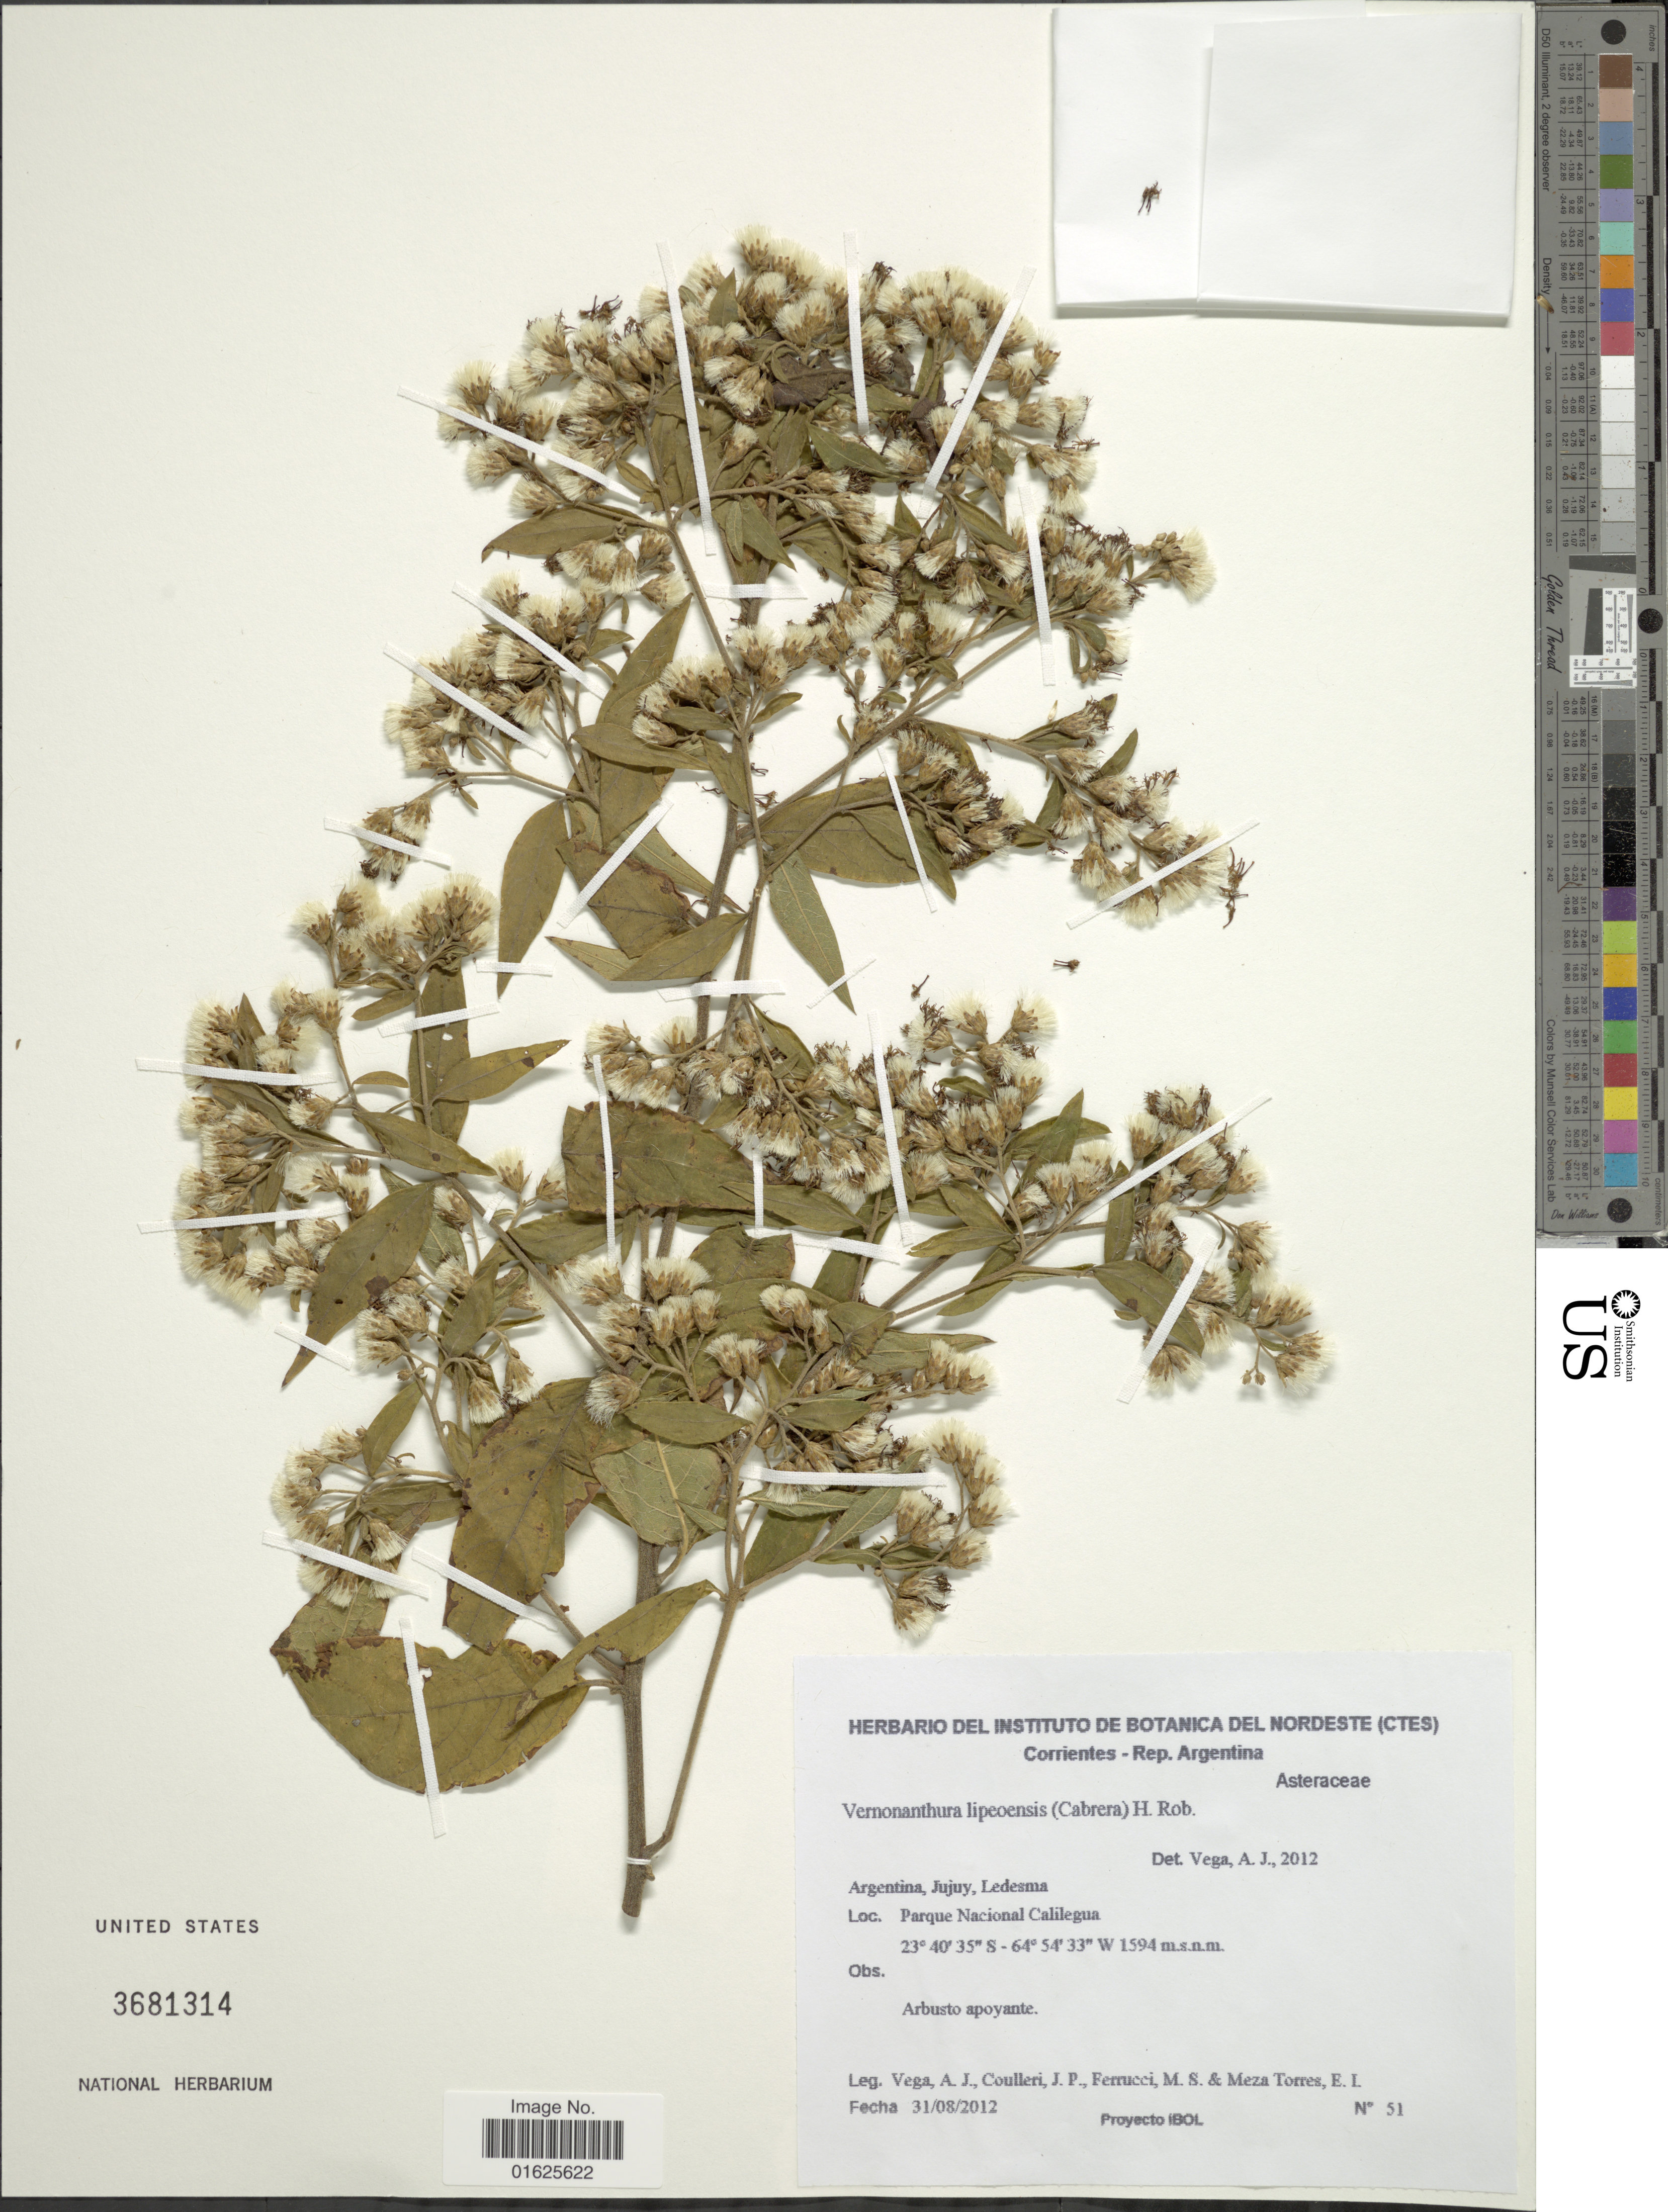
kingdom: Plantae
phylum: Tracheophyta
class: Magnoliopsida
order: Asterales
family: Asteraceae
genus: Vernonanthura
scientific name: Vernonanthura lipeoensis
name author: (Cabrera) H. Rob.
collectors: A. Vega, J. Coulleri, M. S. Ferrucci & E. Meza Torres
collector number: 51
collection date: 2012-08-31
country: Argentina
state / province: Jujuy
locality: Ledesma, Parque Nacional Calilegua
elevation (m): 1594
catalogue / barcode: US 3681314